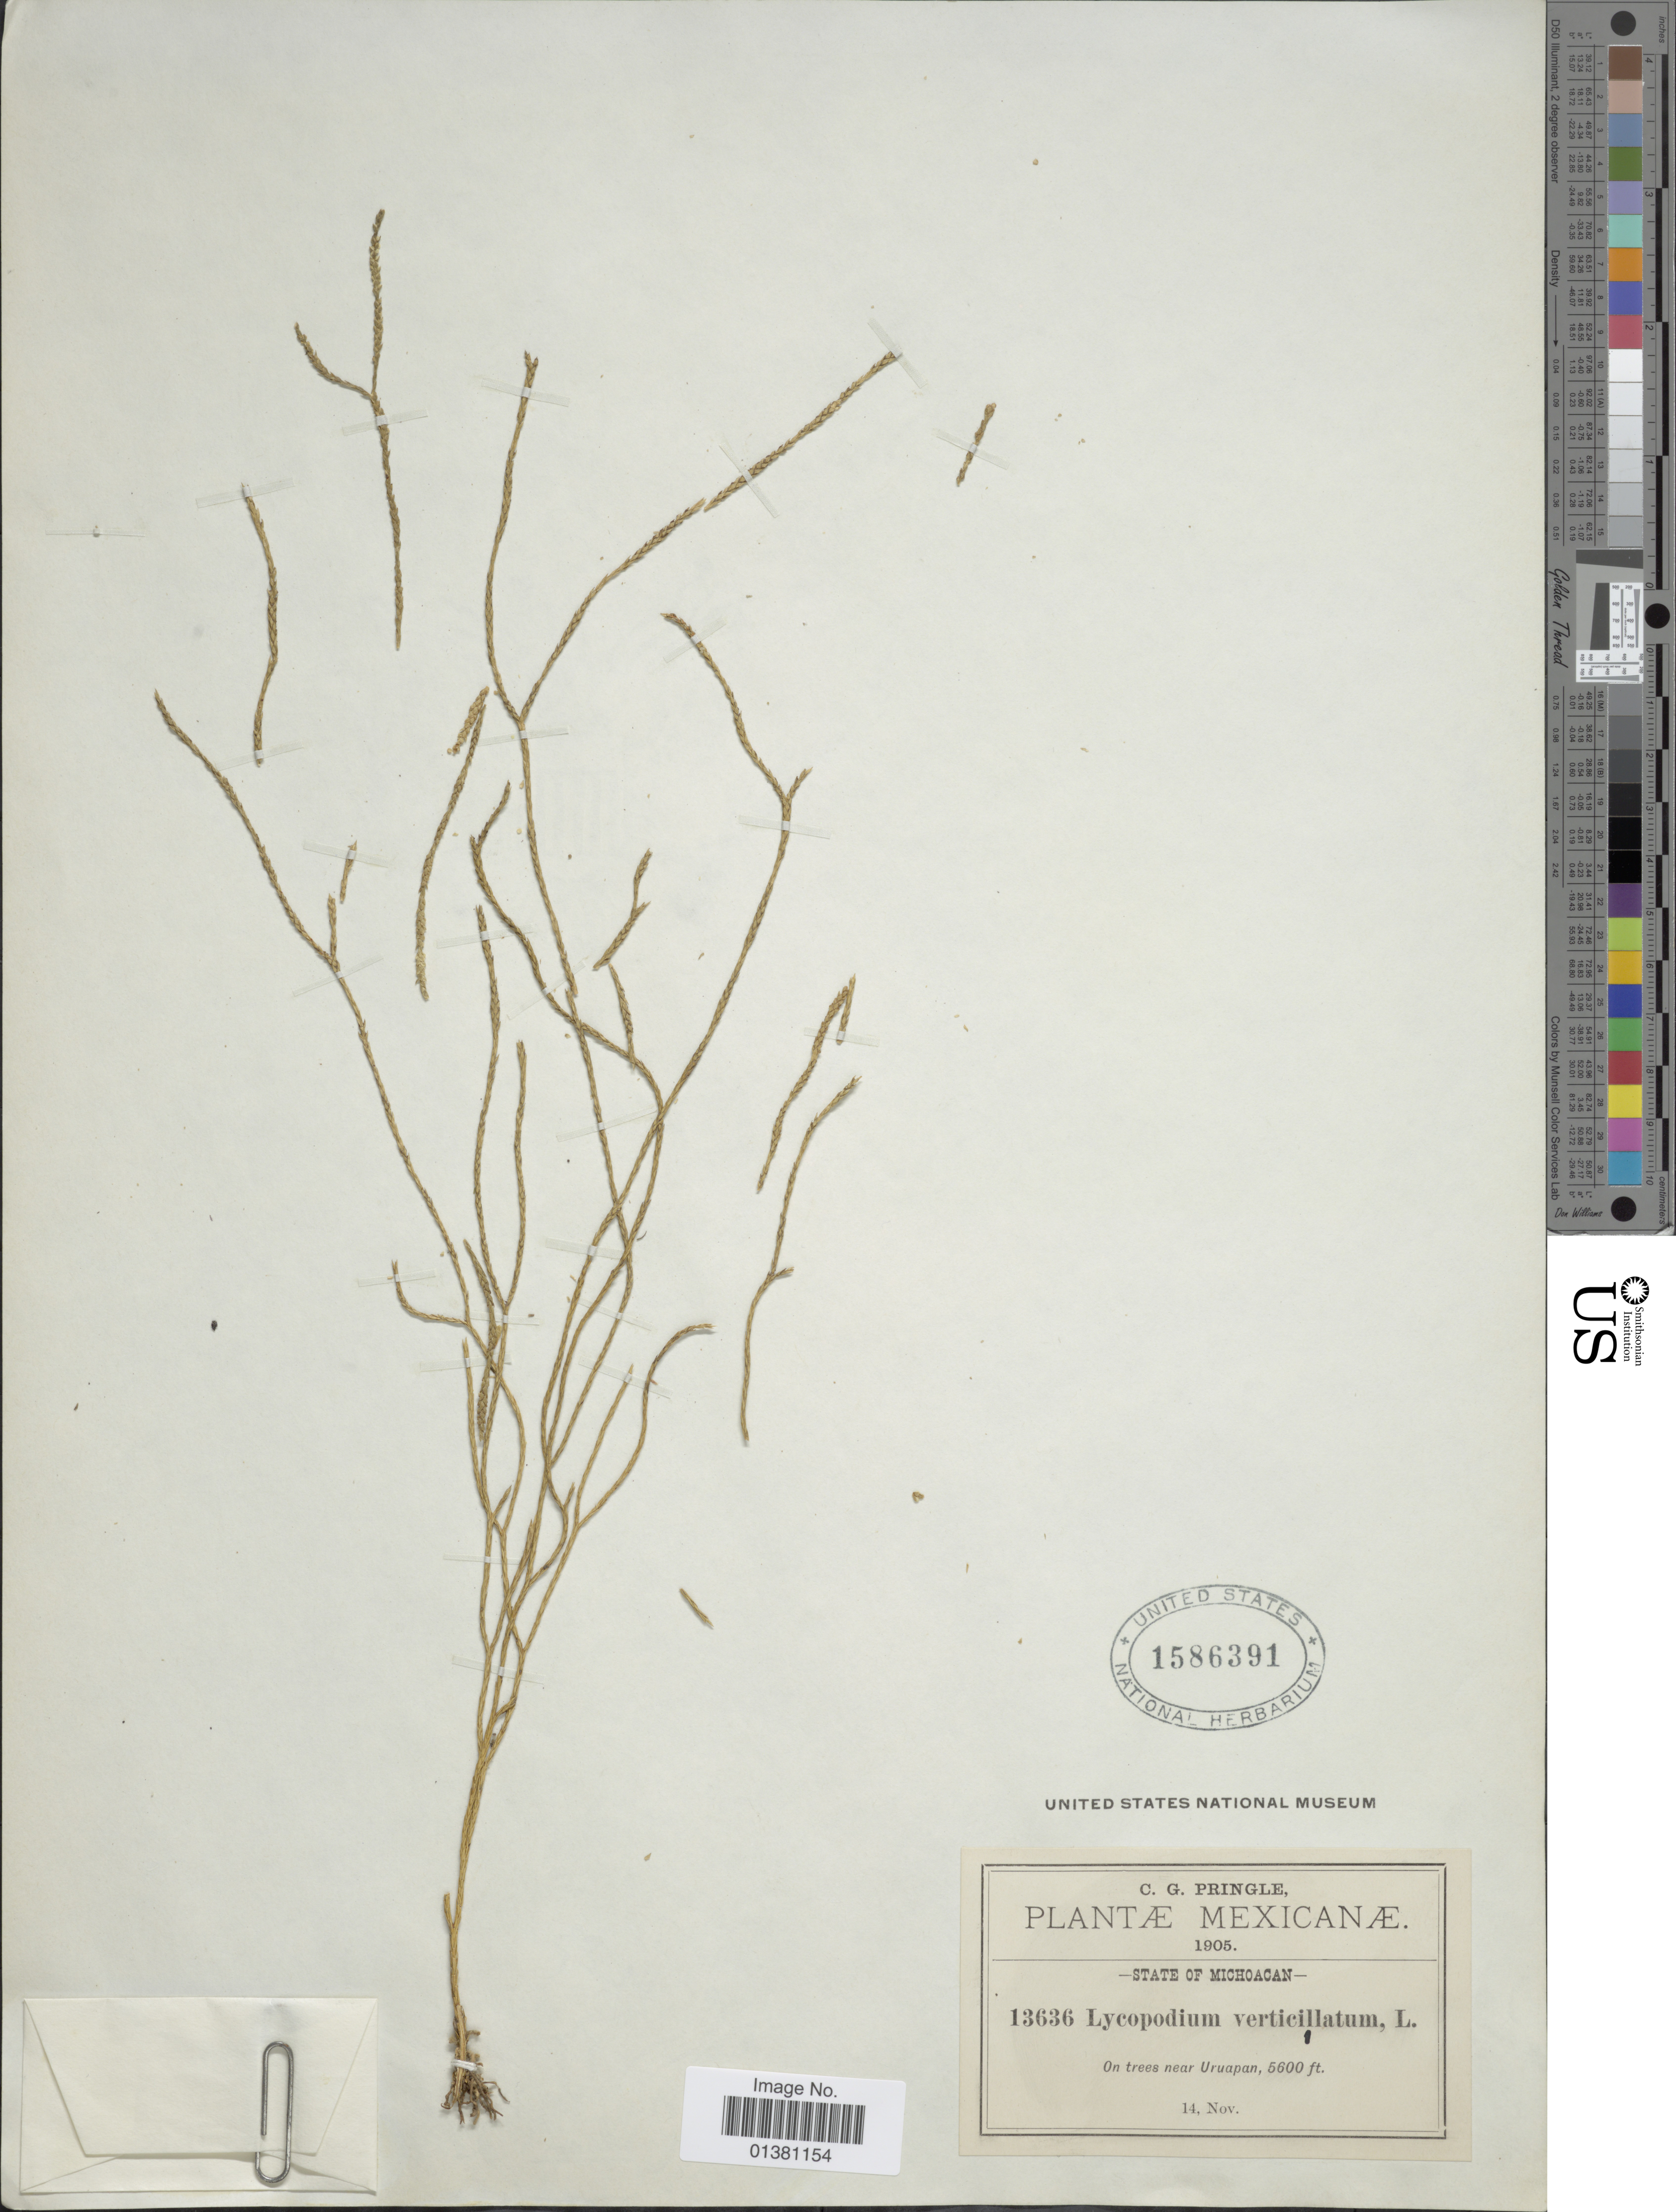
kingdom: Plantae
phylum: Tracheophyta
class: Lycopodiopsida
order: Lycopodiales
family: Lycopodiaceae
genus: Phlegmariurus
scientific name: Phlegmariurus filiformis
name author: (Sw.) W.H. Wagner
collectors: C. G. Pringle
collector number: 13636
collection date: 1905-11-14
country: Mexico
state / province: Michoacán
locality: State of Michoacan, On trees near Uruapan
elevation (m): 1707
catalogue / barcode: US 1586391